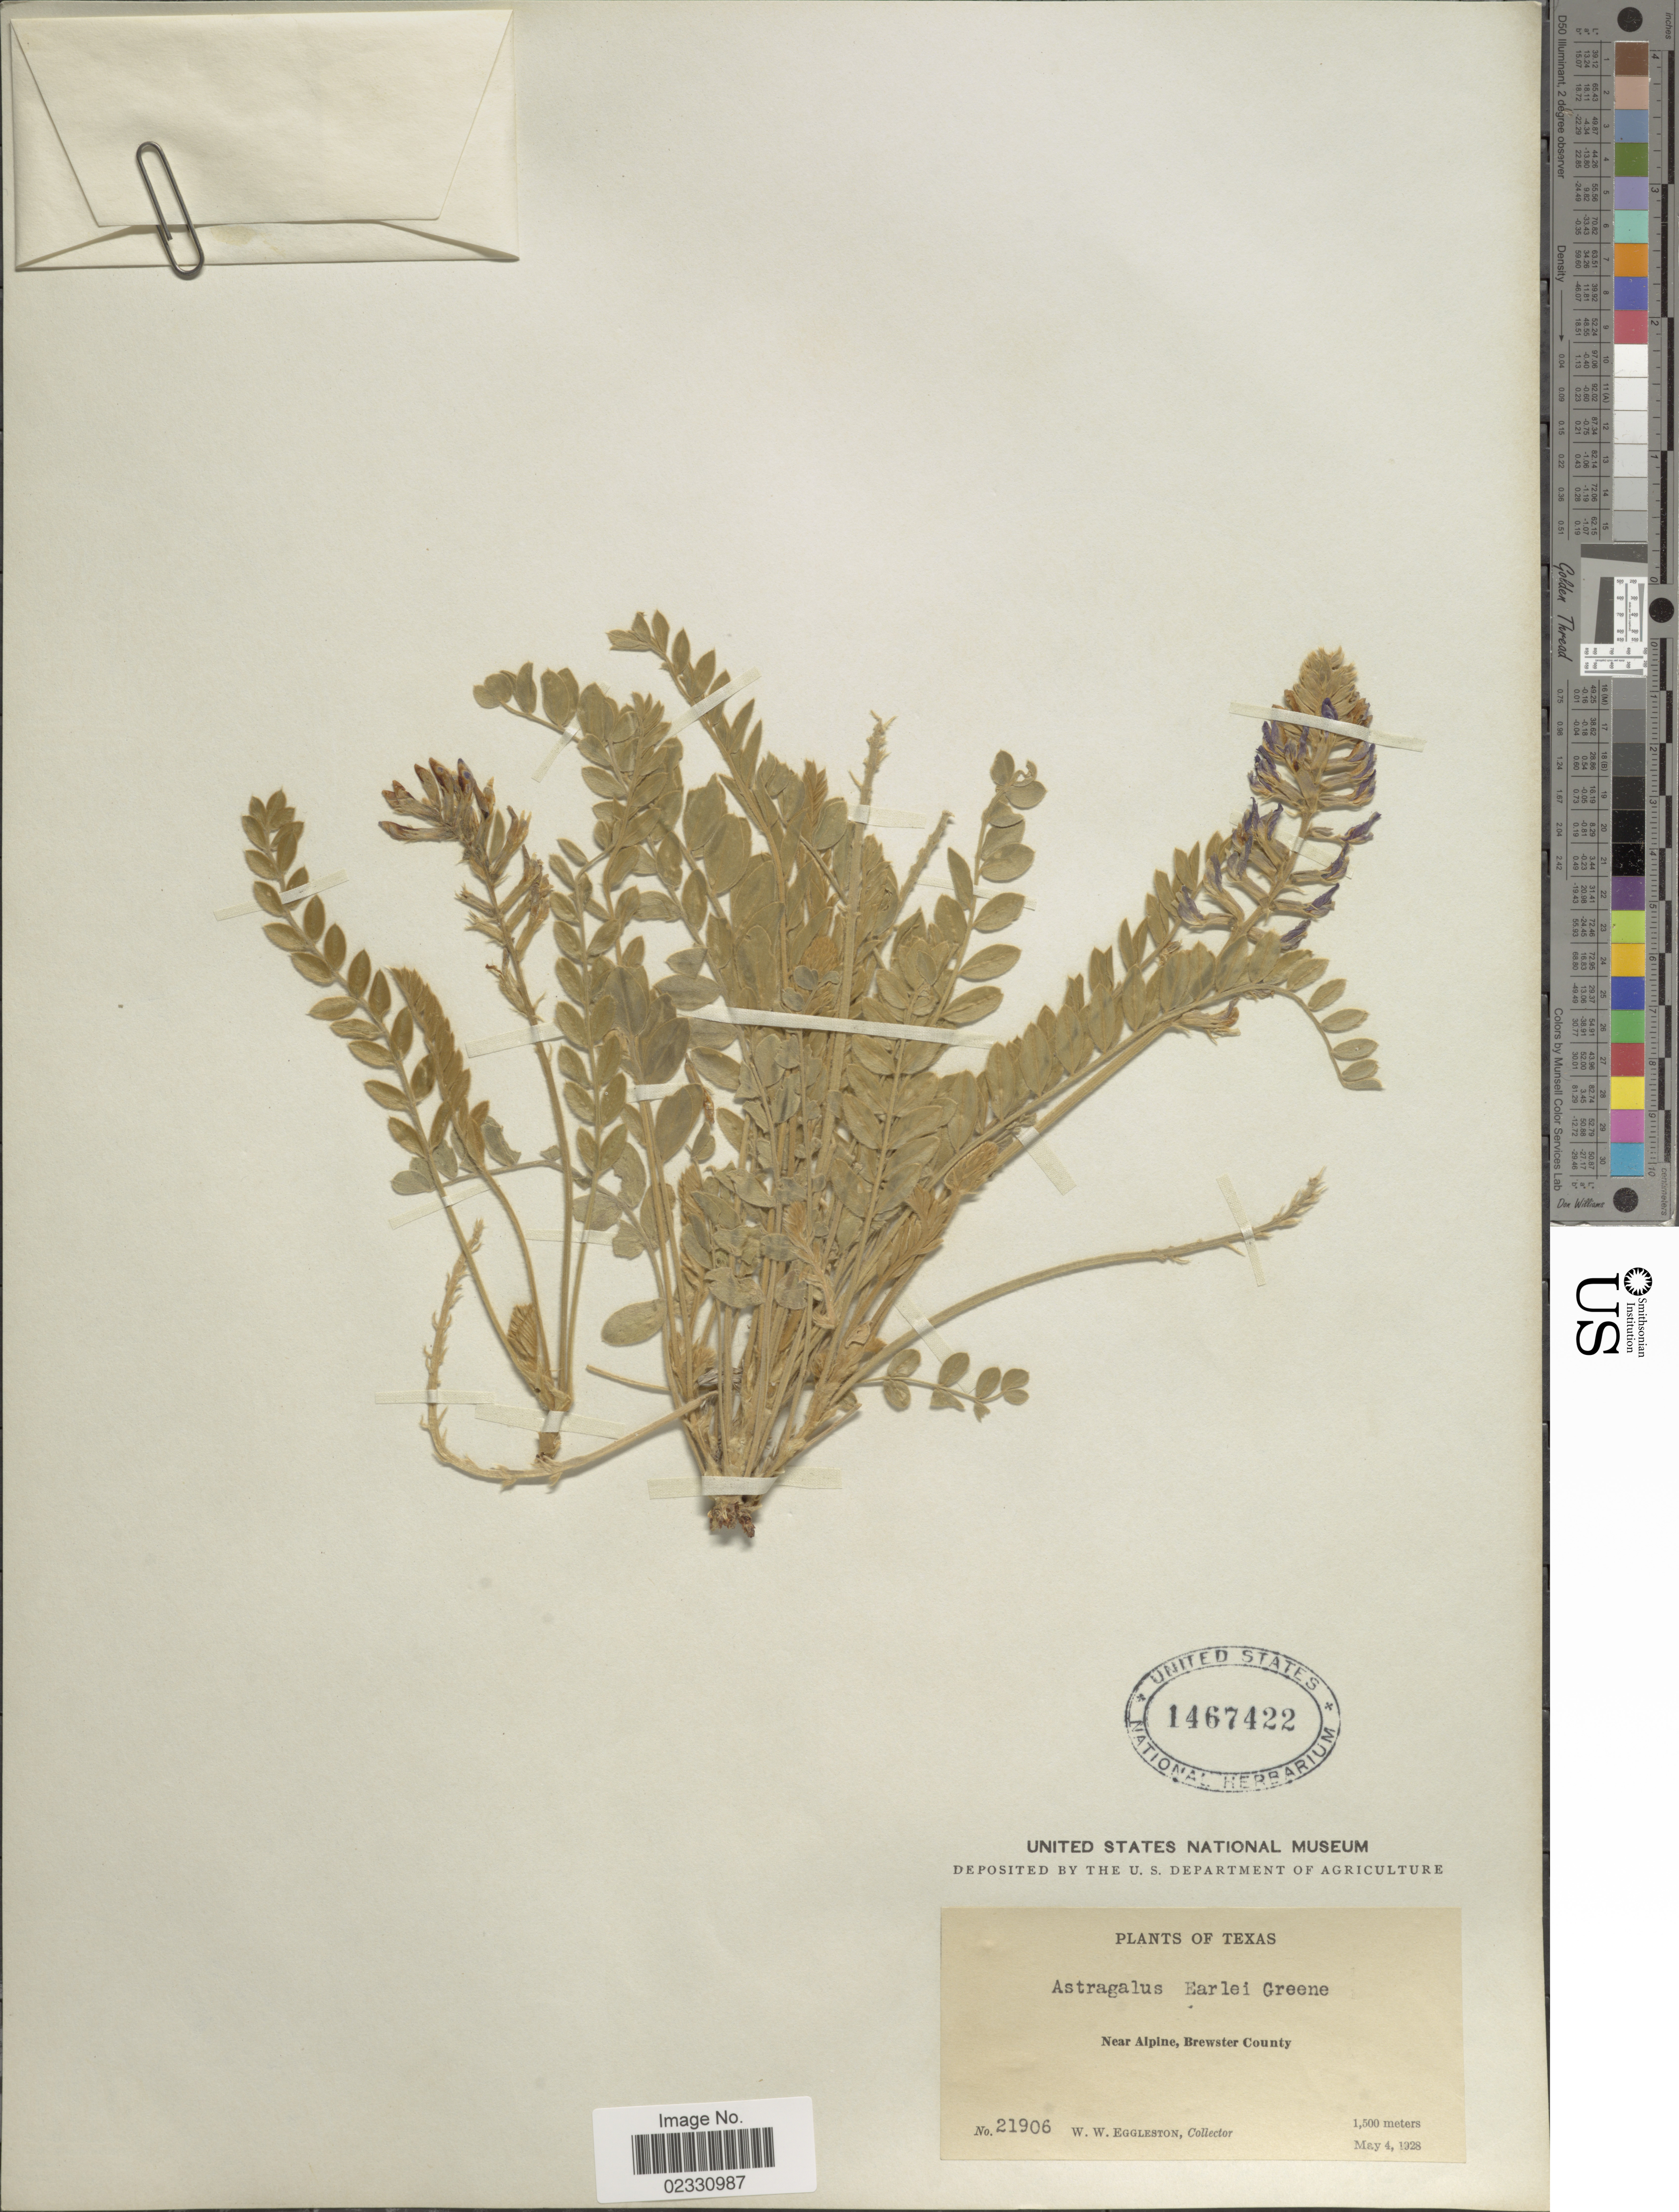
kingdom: Plantae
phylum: Tracheophyta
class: Magnoliopsida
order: Fabales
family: Fabaceae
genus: Astragalus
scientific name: Astragalus earlei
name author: Greene ex Rydb.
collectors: W. W. Eggleston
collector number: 21906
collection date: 1928-05-04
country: United States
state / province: Texas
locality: Near Alpine, Brewster County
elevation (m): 1500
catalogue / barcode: US 1467422